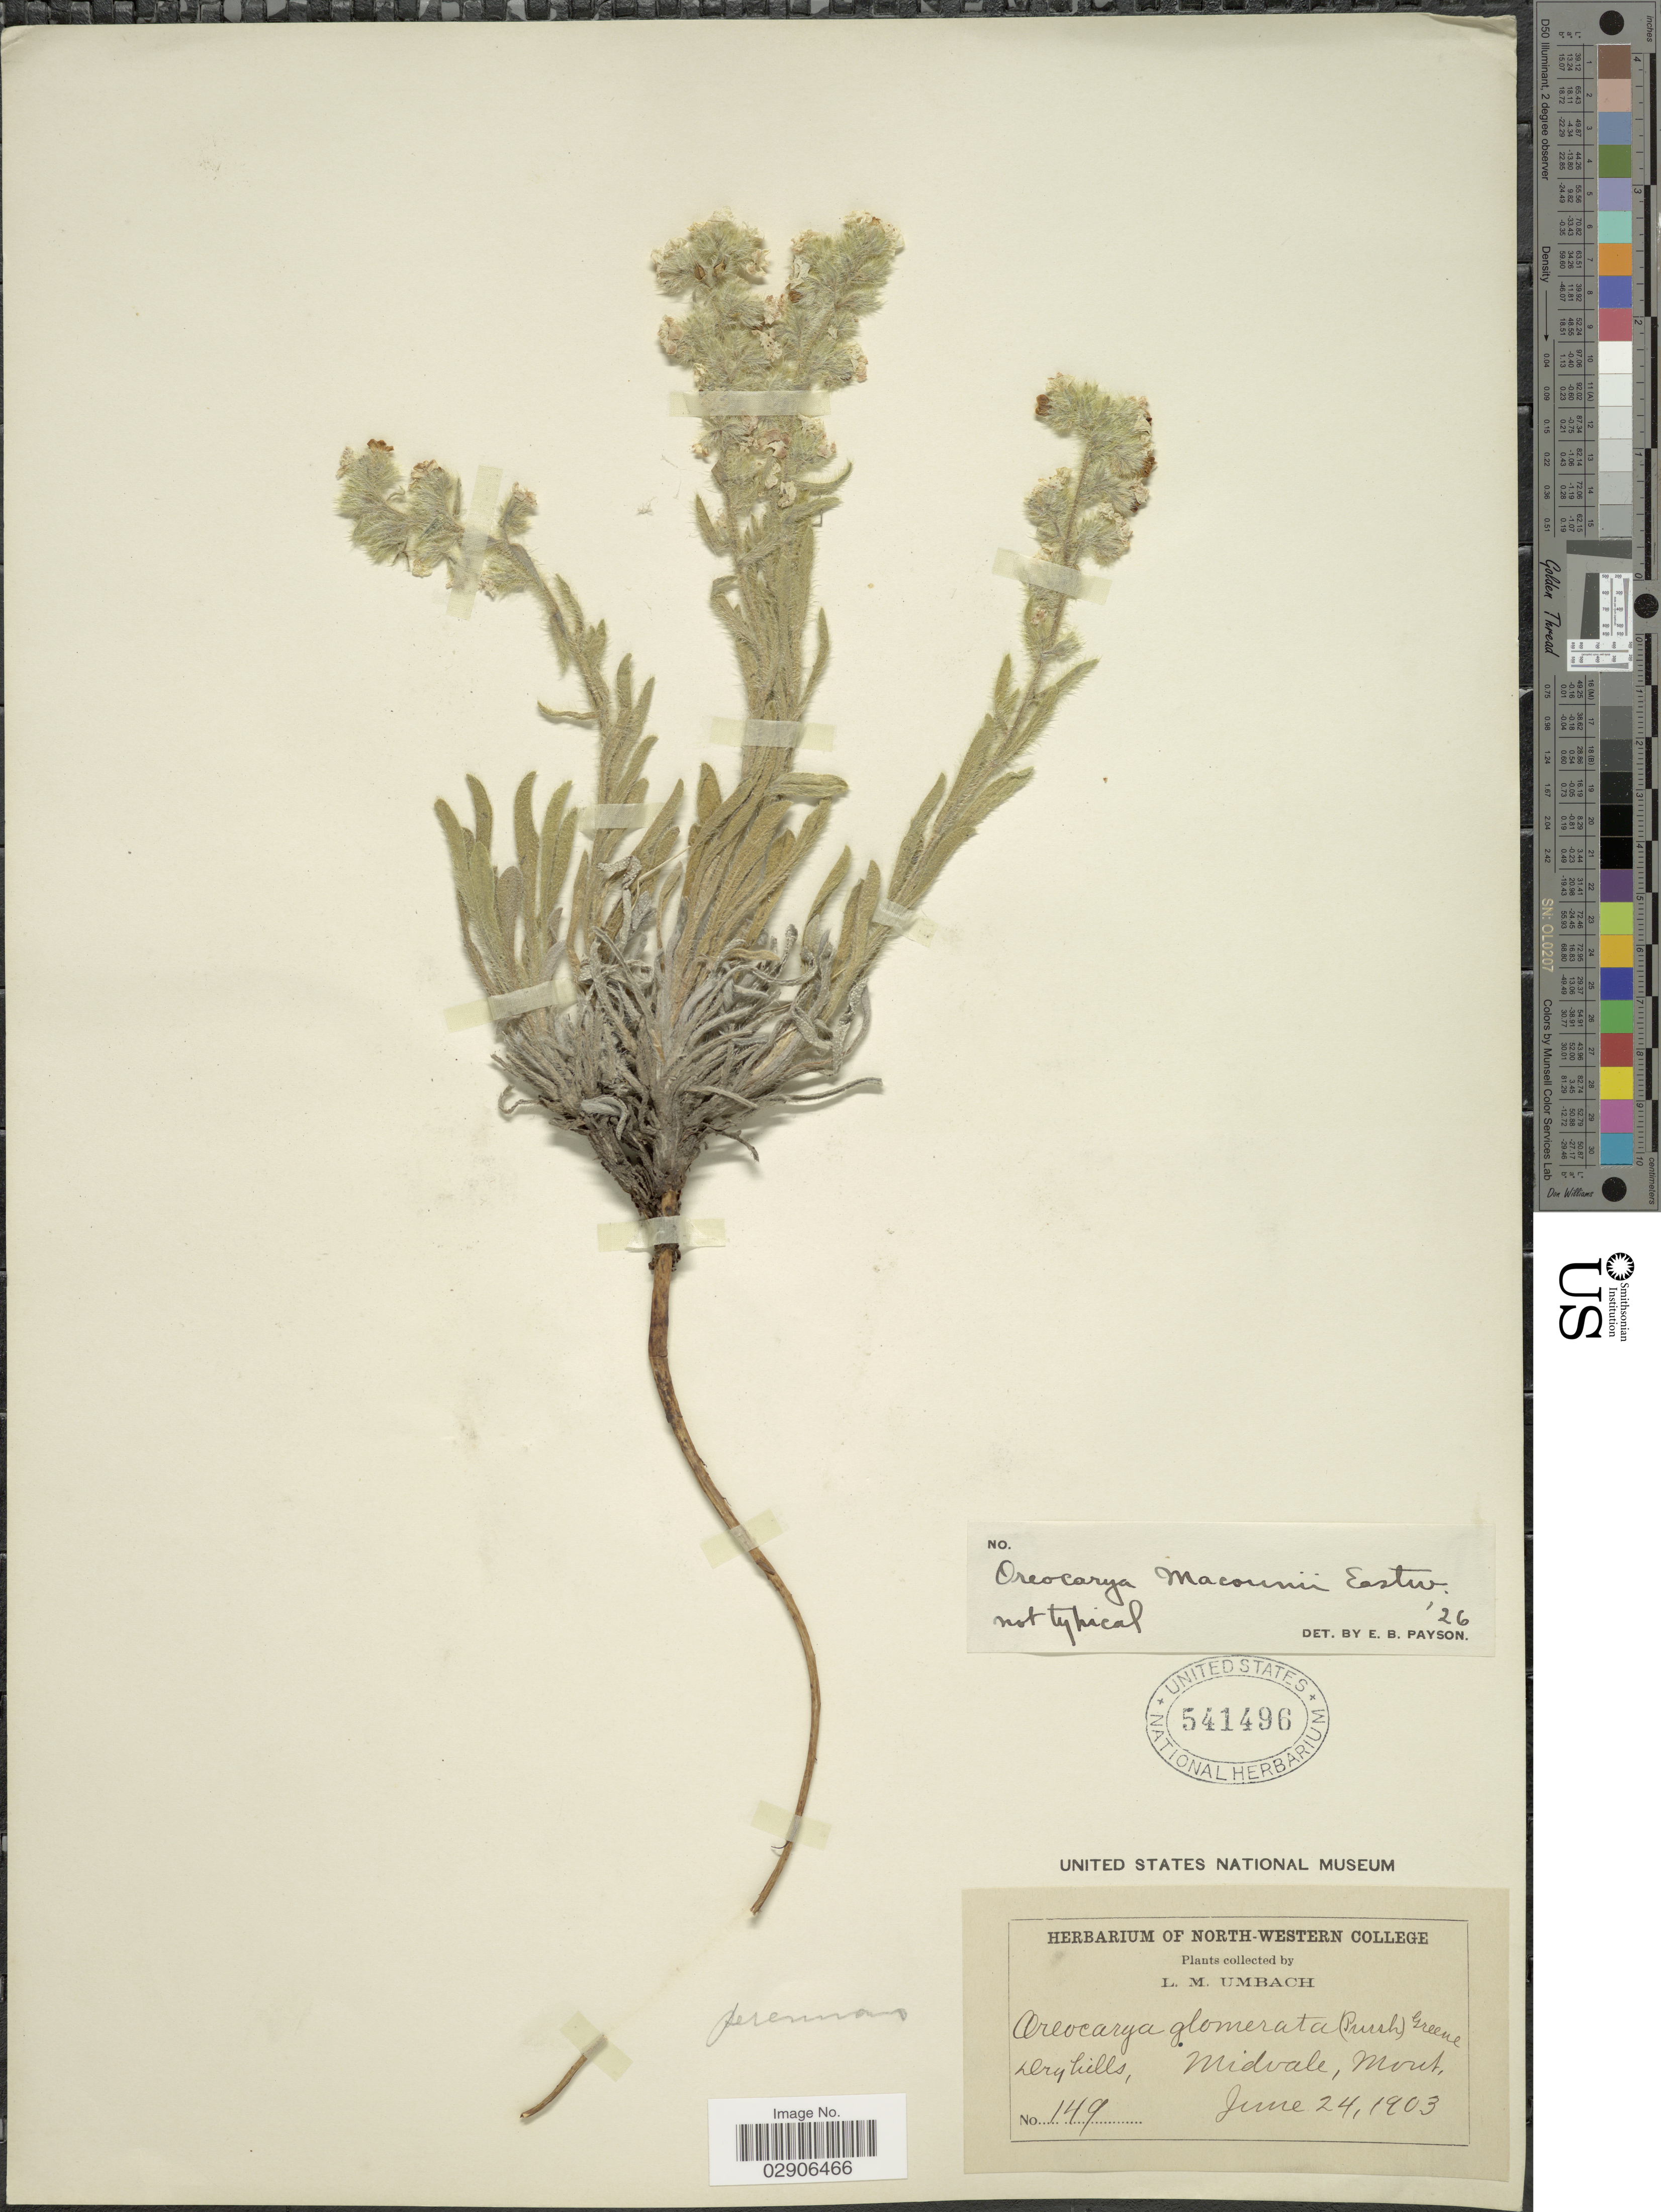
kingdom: Plantae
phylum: Tracheophyta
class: Magnoliopsida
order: Boraginales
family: Boraginaceae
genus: Oreocarya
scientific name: Oreocarya macounii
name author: Eastw.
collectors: L. M. Umbach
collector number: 149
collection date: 1903-06-24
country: United States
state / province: Montana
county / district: Lincoln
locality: Dry hills, Midvale, Mont.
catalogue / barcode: US 541496